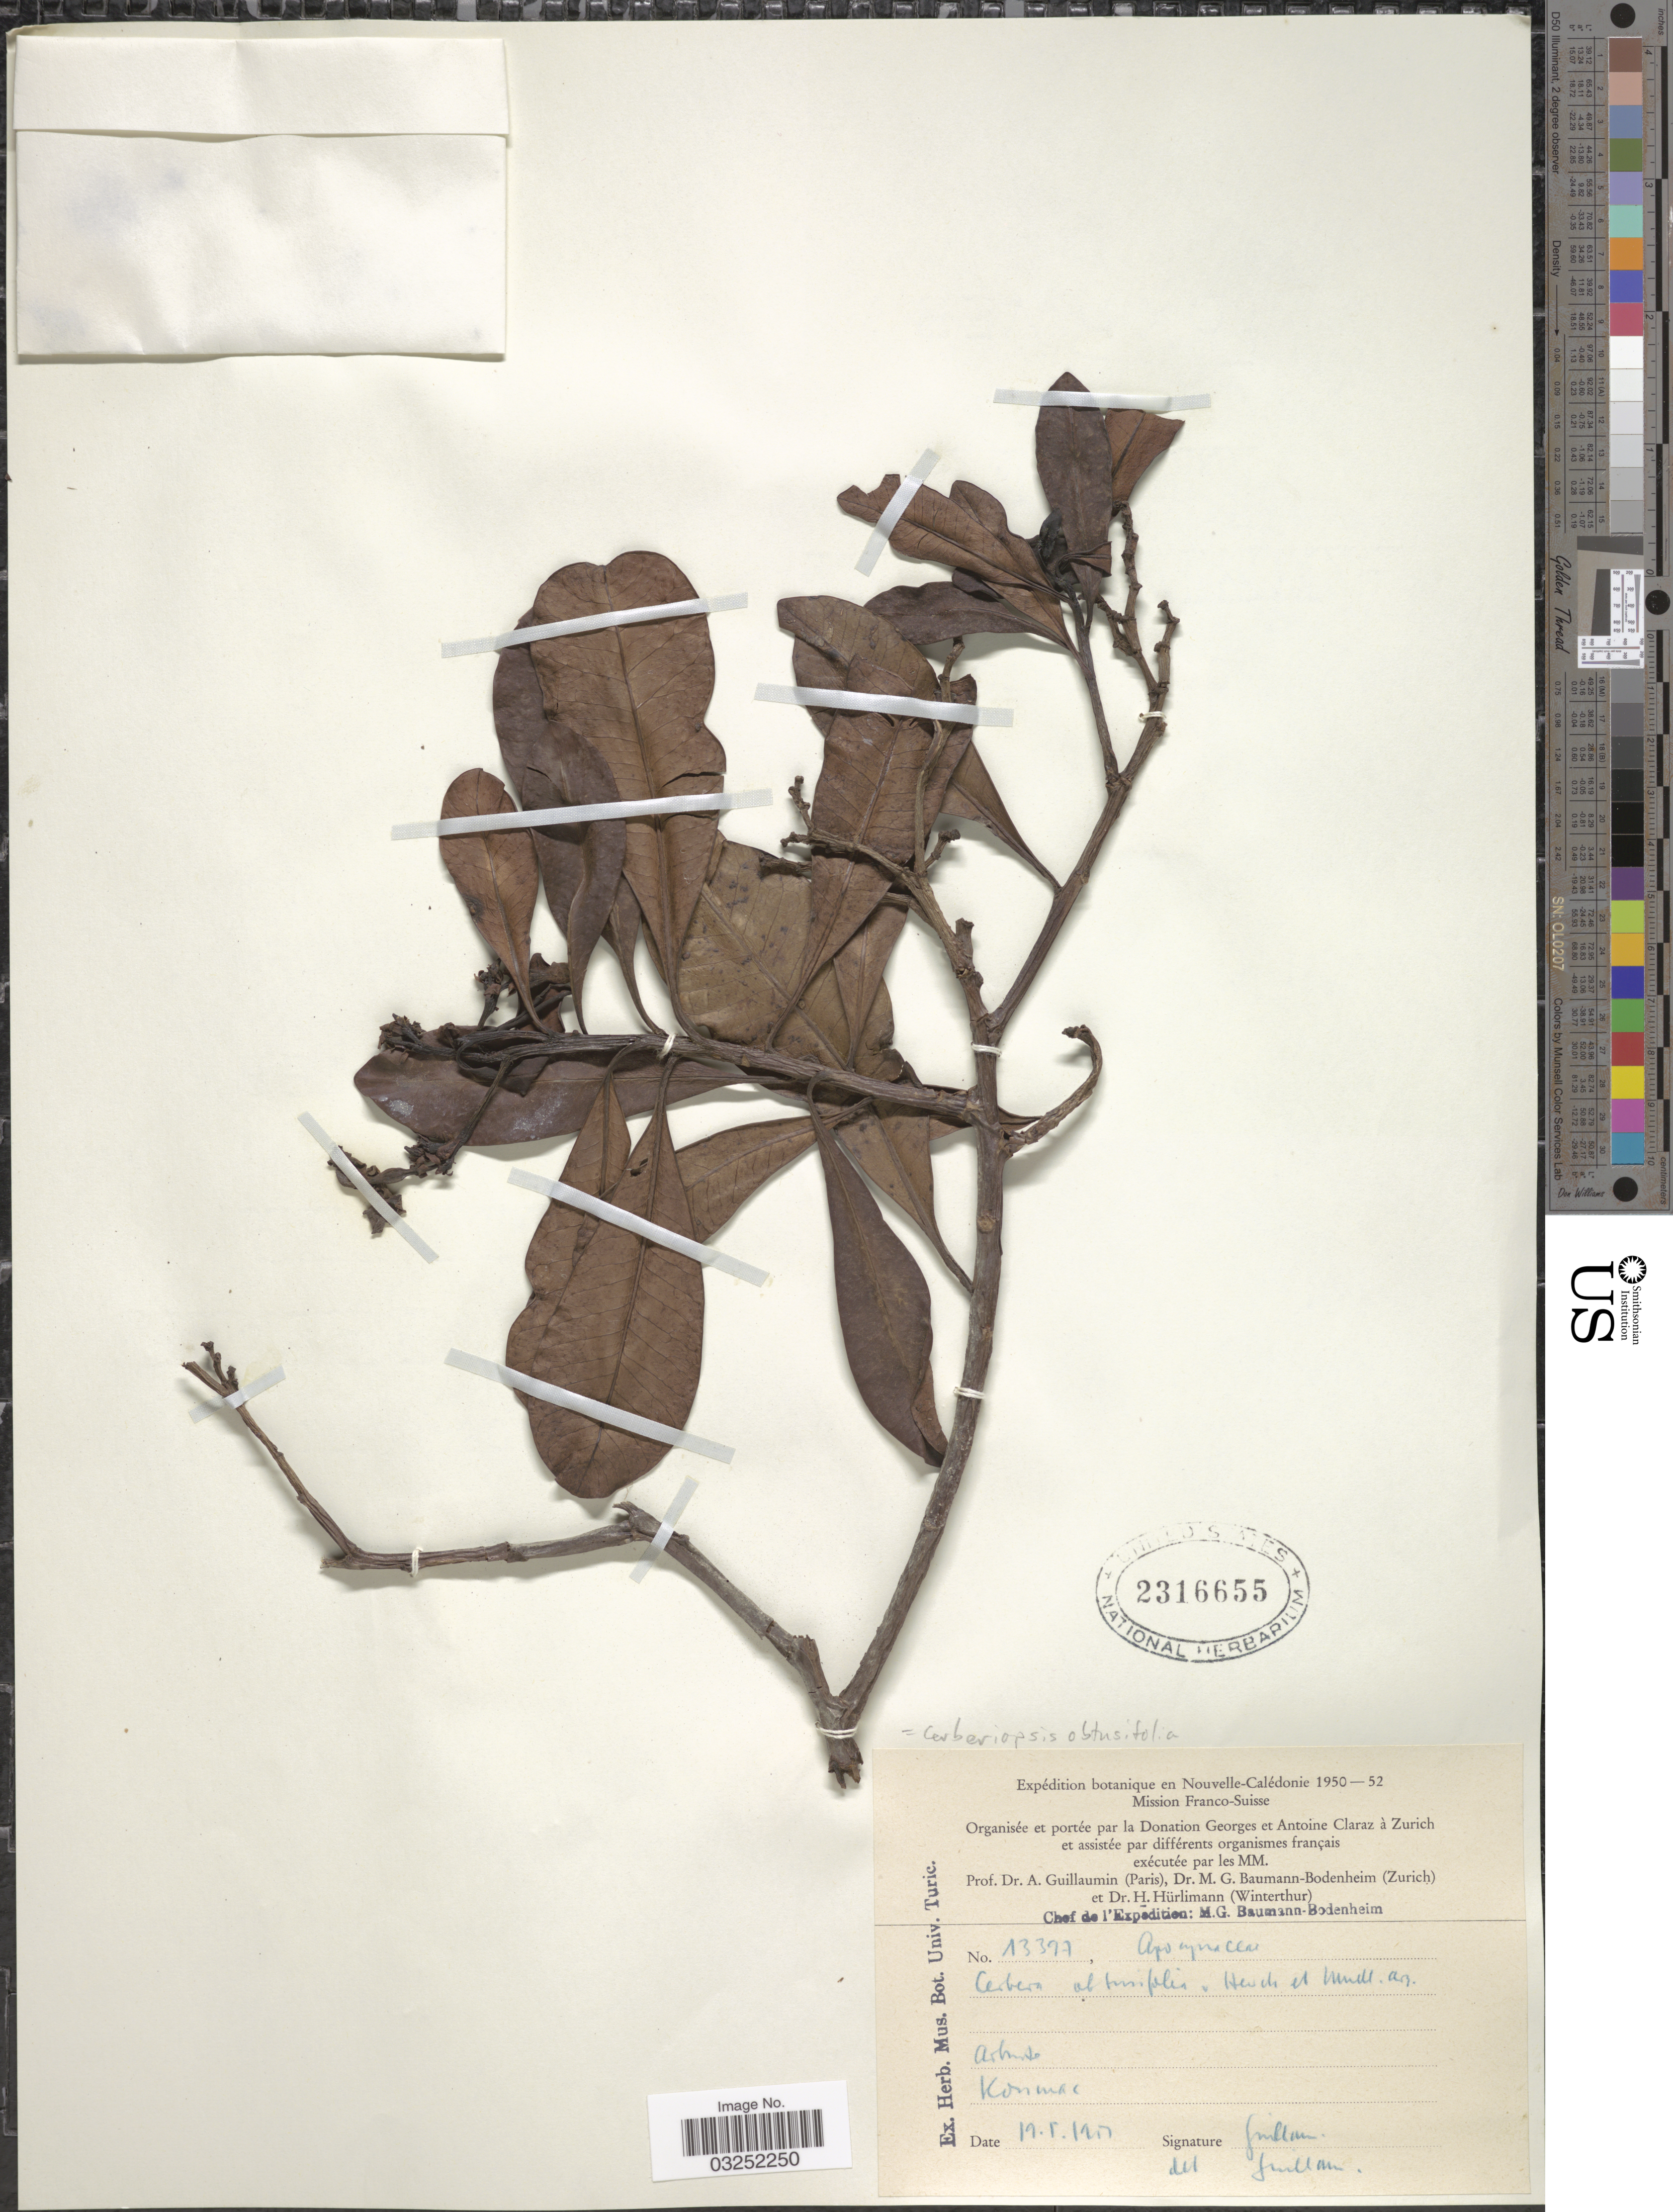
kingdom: Plantae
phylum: Tracheophyta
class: Magnoliopsida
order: Gentianales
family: Apocynaceae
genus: Cerberiopsis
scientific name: Cerberiopsis obtusifolia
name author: (Van Heurck & Müll. Arg.) Boiteau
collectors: A. Guillaumin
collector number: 13397*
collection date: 1905-01-19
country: New Caledonia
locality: Nouvelle-Calédonie, Konmube [interpreted].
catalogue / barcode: US 2316655